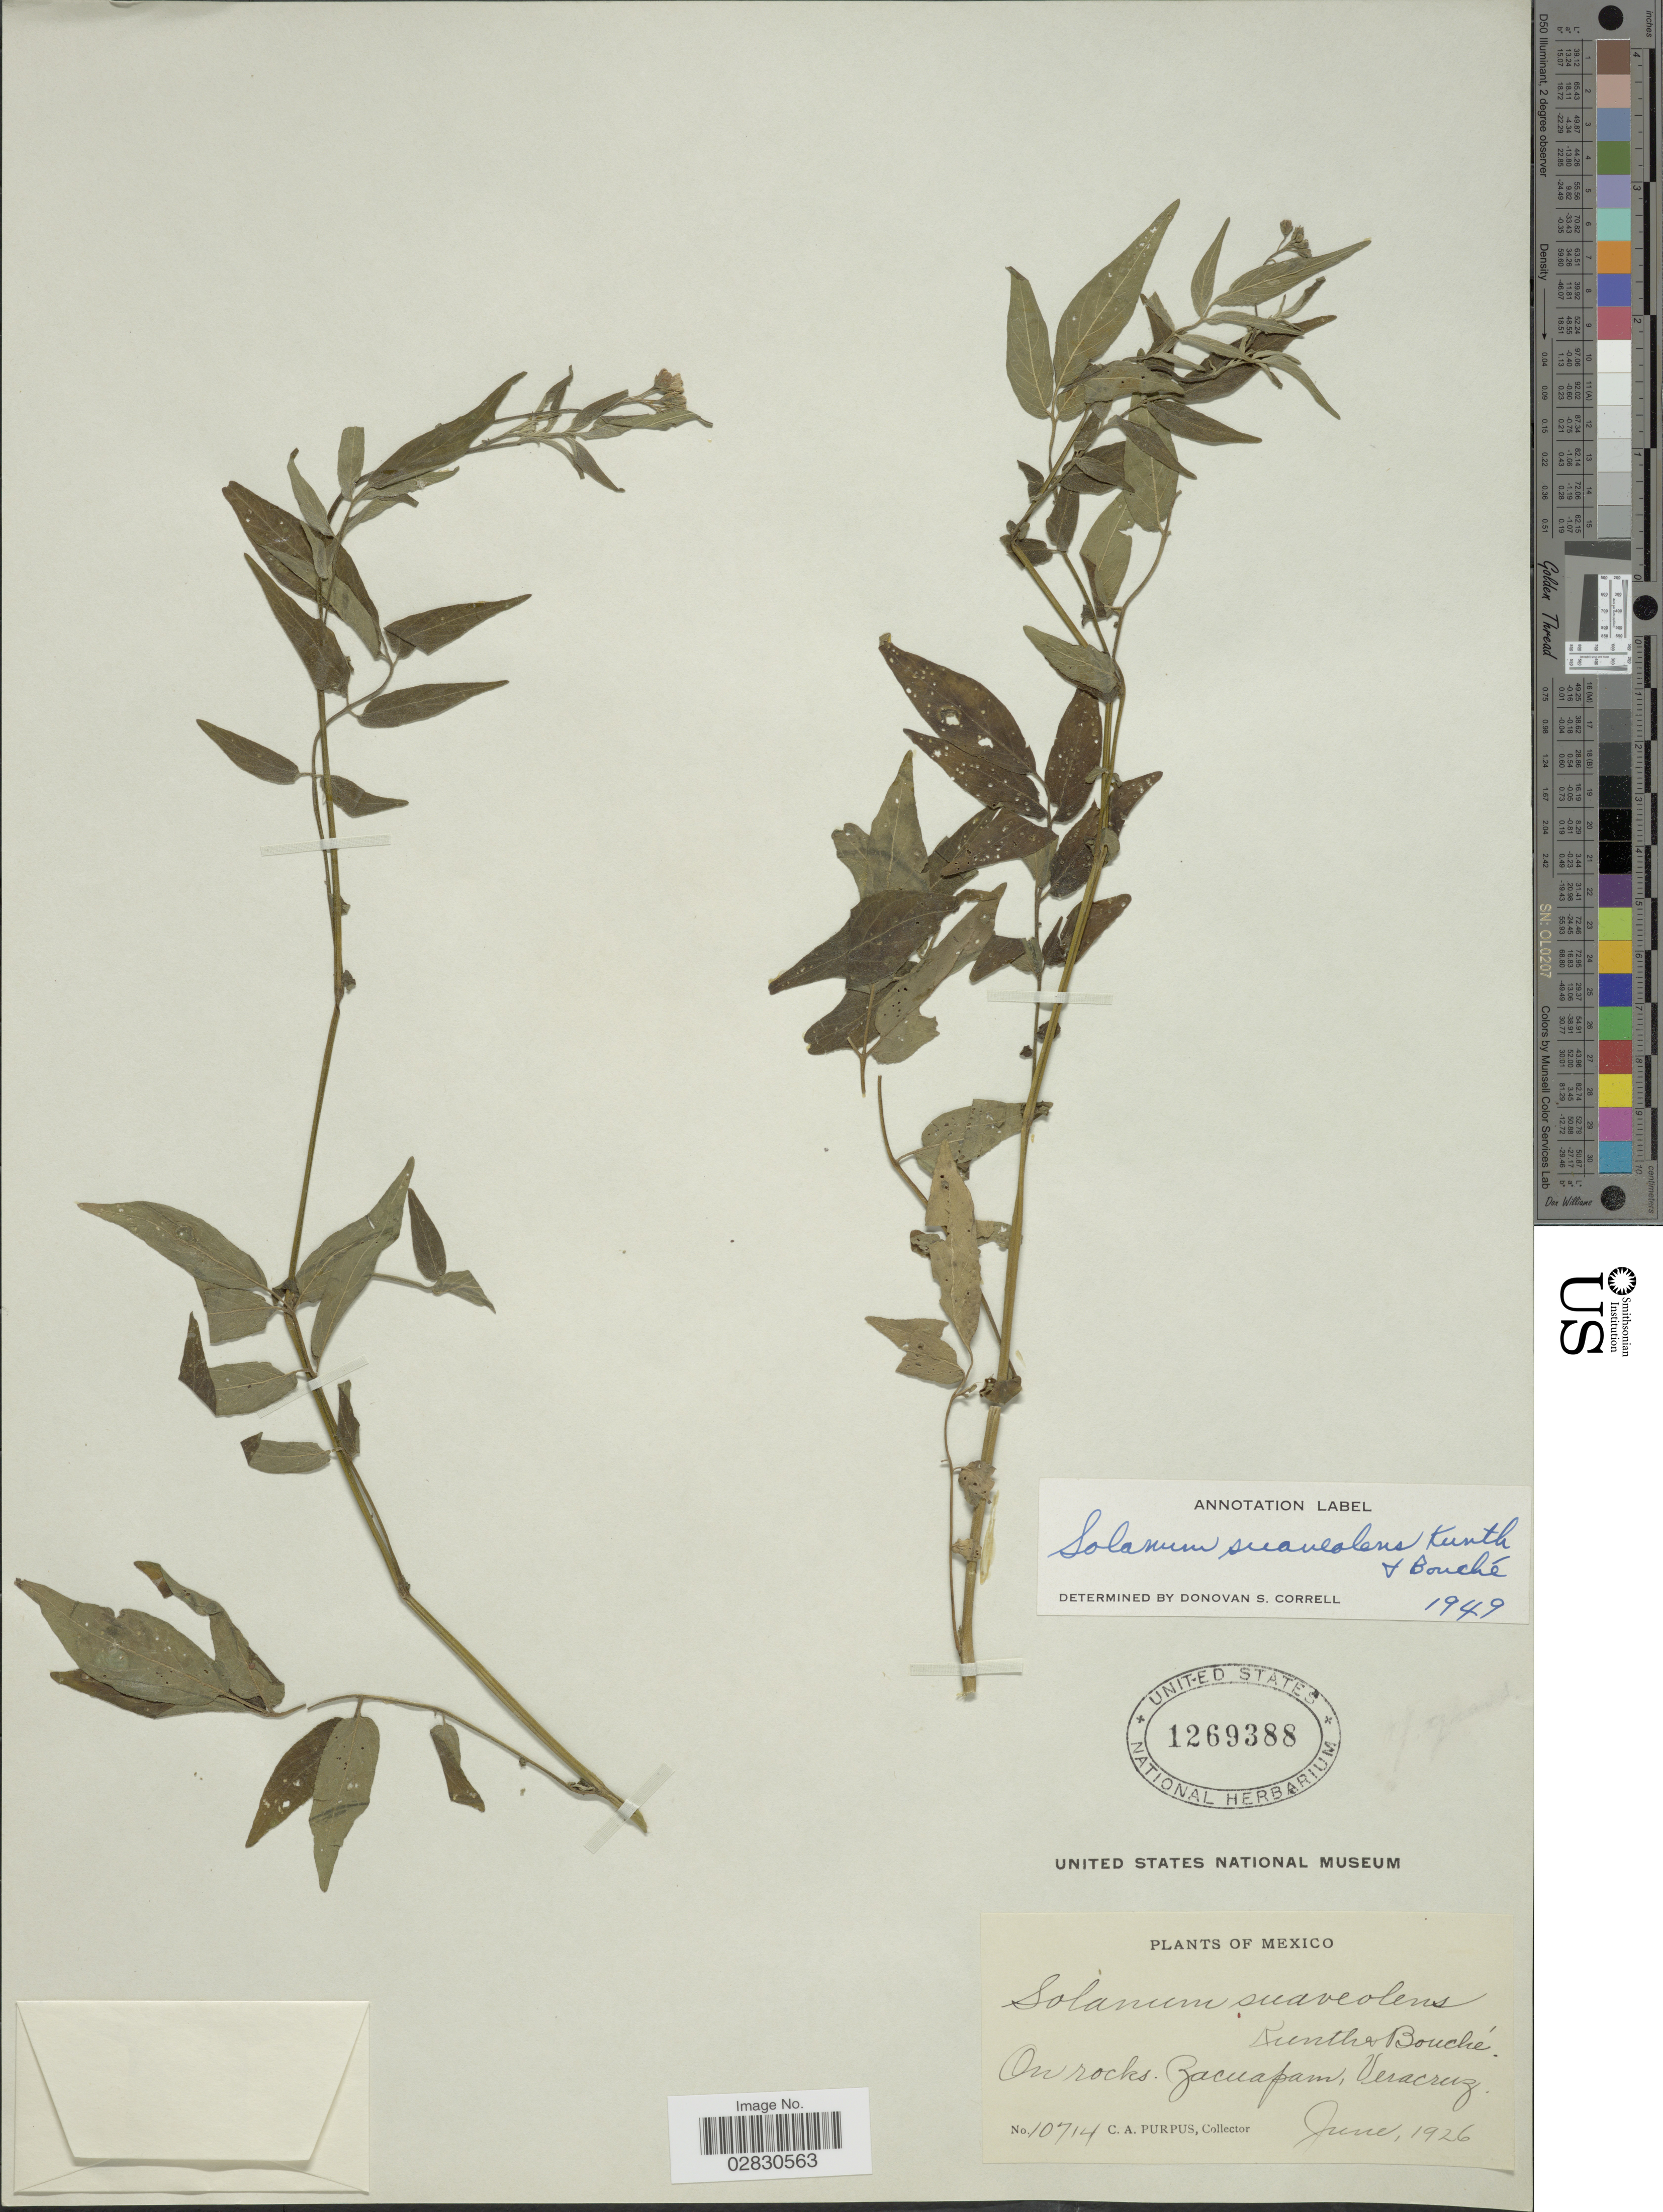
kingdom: Plantae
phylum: Tracheophyta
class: Magnoliopsida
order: Solanales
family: Solanaceae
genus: Solanum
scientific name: Solanum suaveolens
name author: Kunth & C.D. Bouché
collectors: C. A. Purpus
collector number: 10714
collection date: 1926-06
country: Mexico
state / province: Veracruz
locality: Zacuapam, Veracruz.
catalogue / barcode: US 1269388